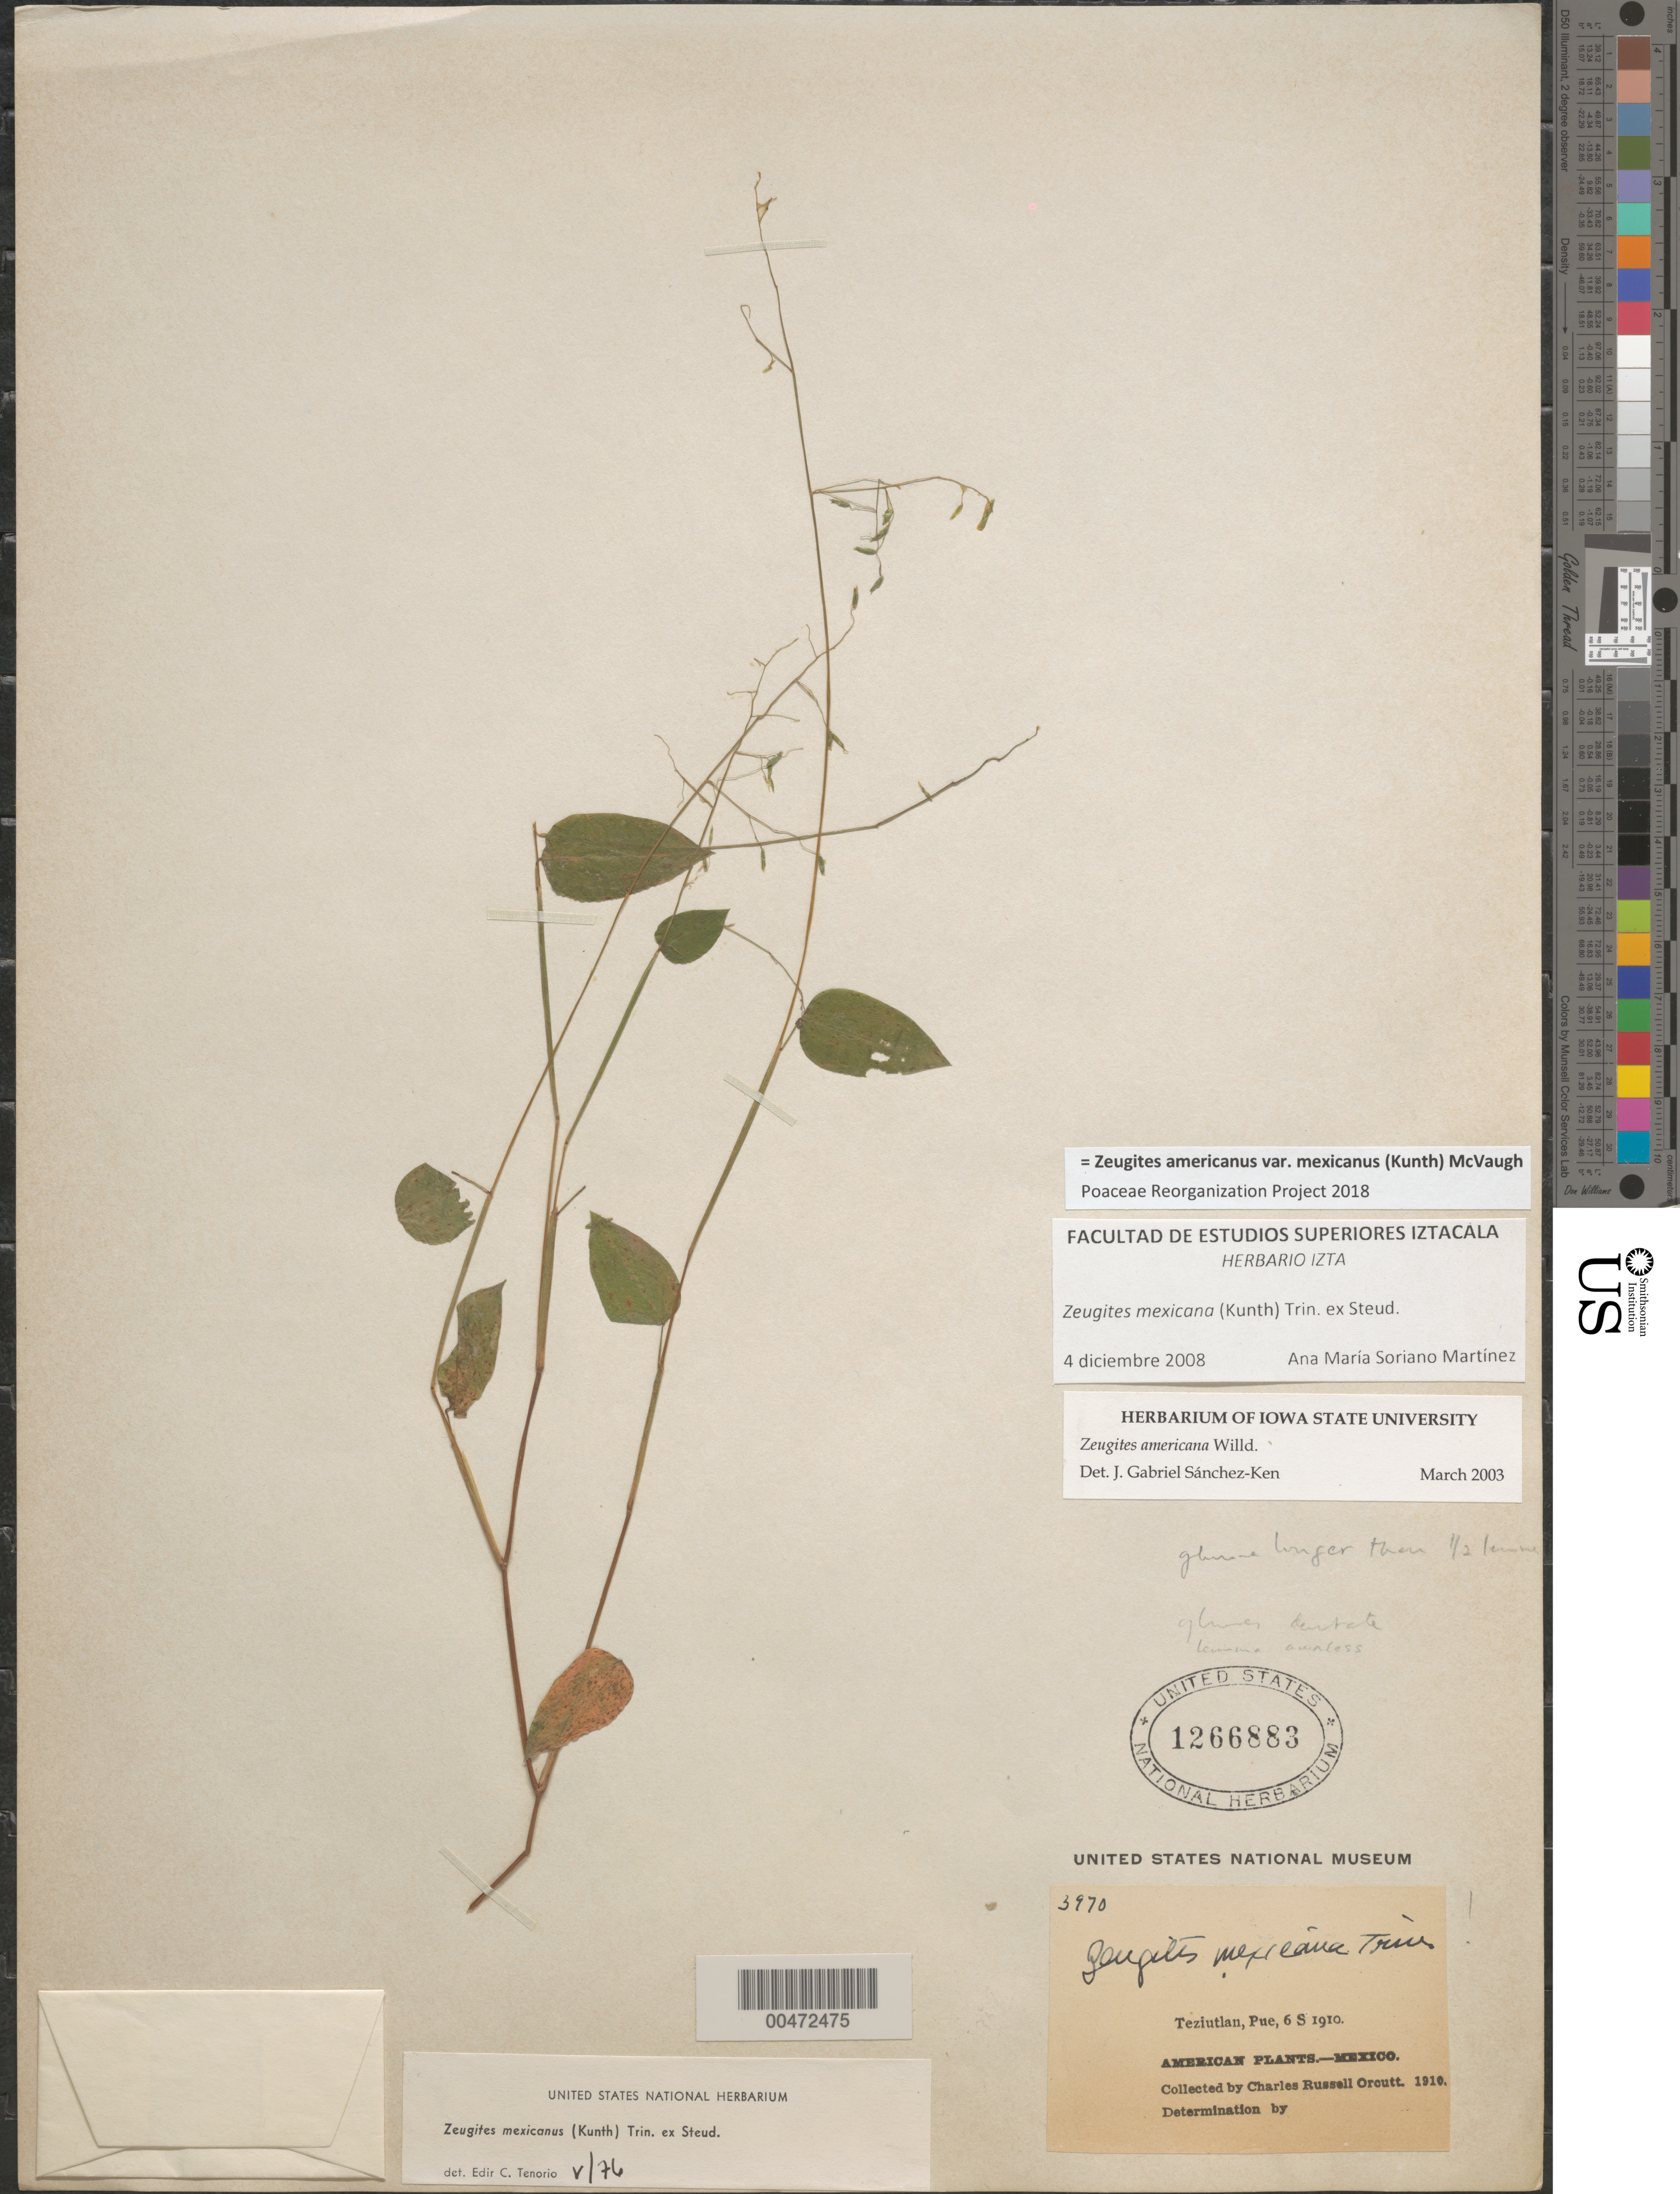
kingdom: Plantae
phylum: Tracheophyta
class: Liliopsida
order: Poales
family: Poaceae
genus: Zeugites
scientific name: Zeugites americanus var. mexicanus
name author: (Kunth) McVaugh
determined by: Poaceae Reorganization Project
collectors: C. R. Orcutt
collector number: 3970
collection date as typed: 6 Sep 1910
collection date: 1910-09-06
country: Mexico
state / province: Puebla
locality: Teziutlan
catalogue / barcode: US 1266883